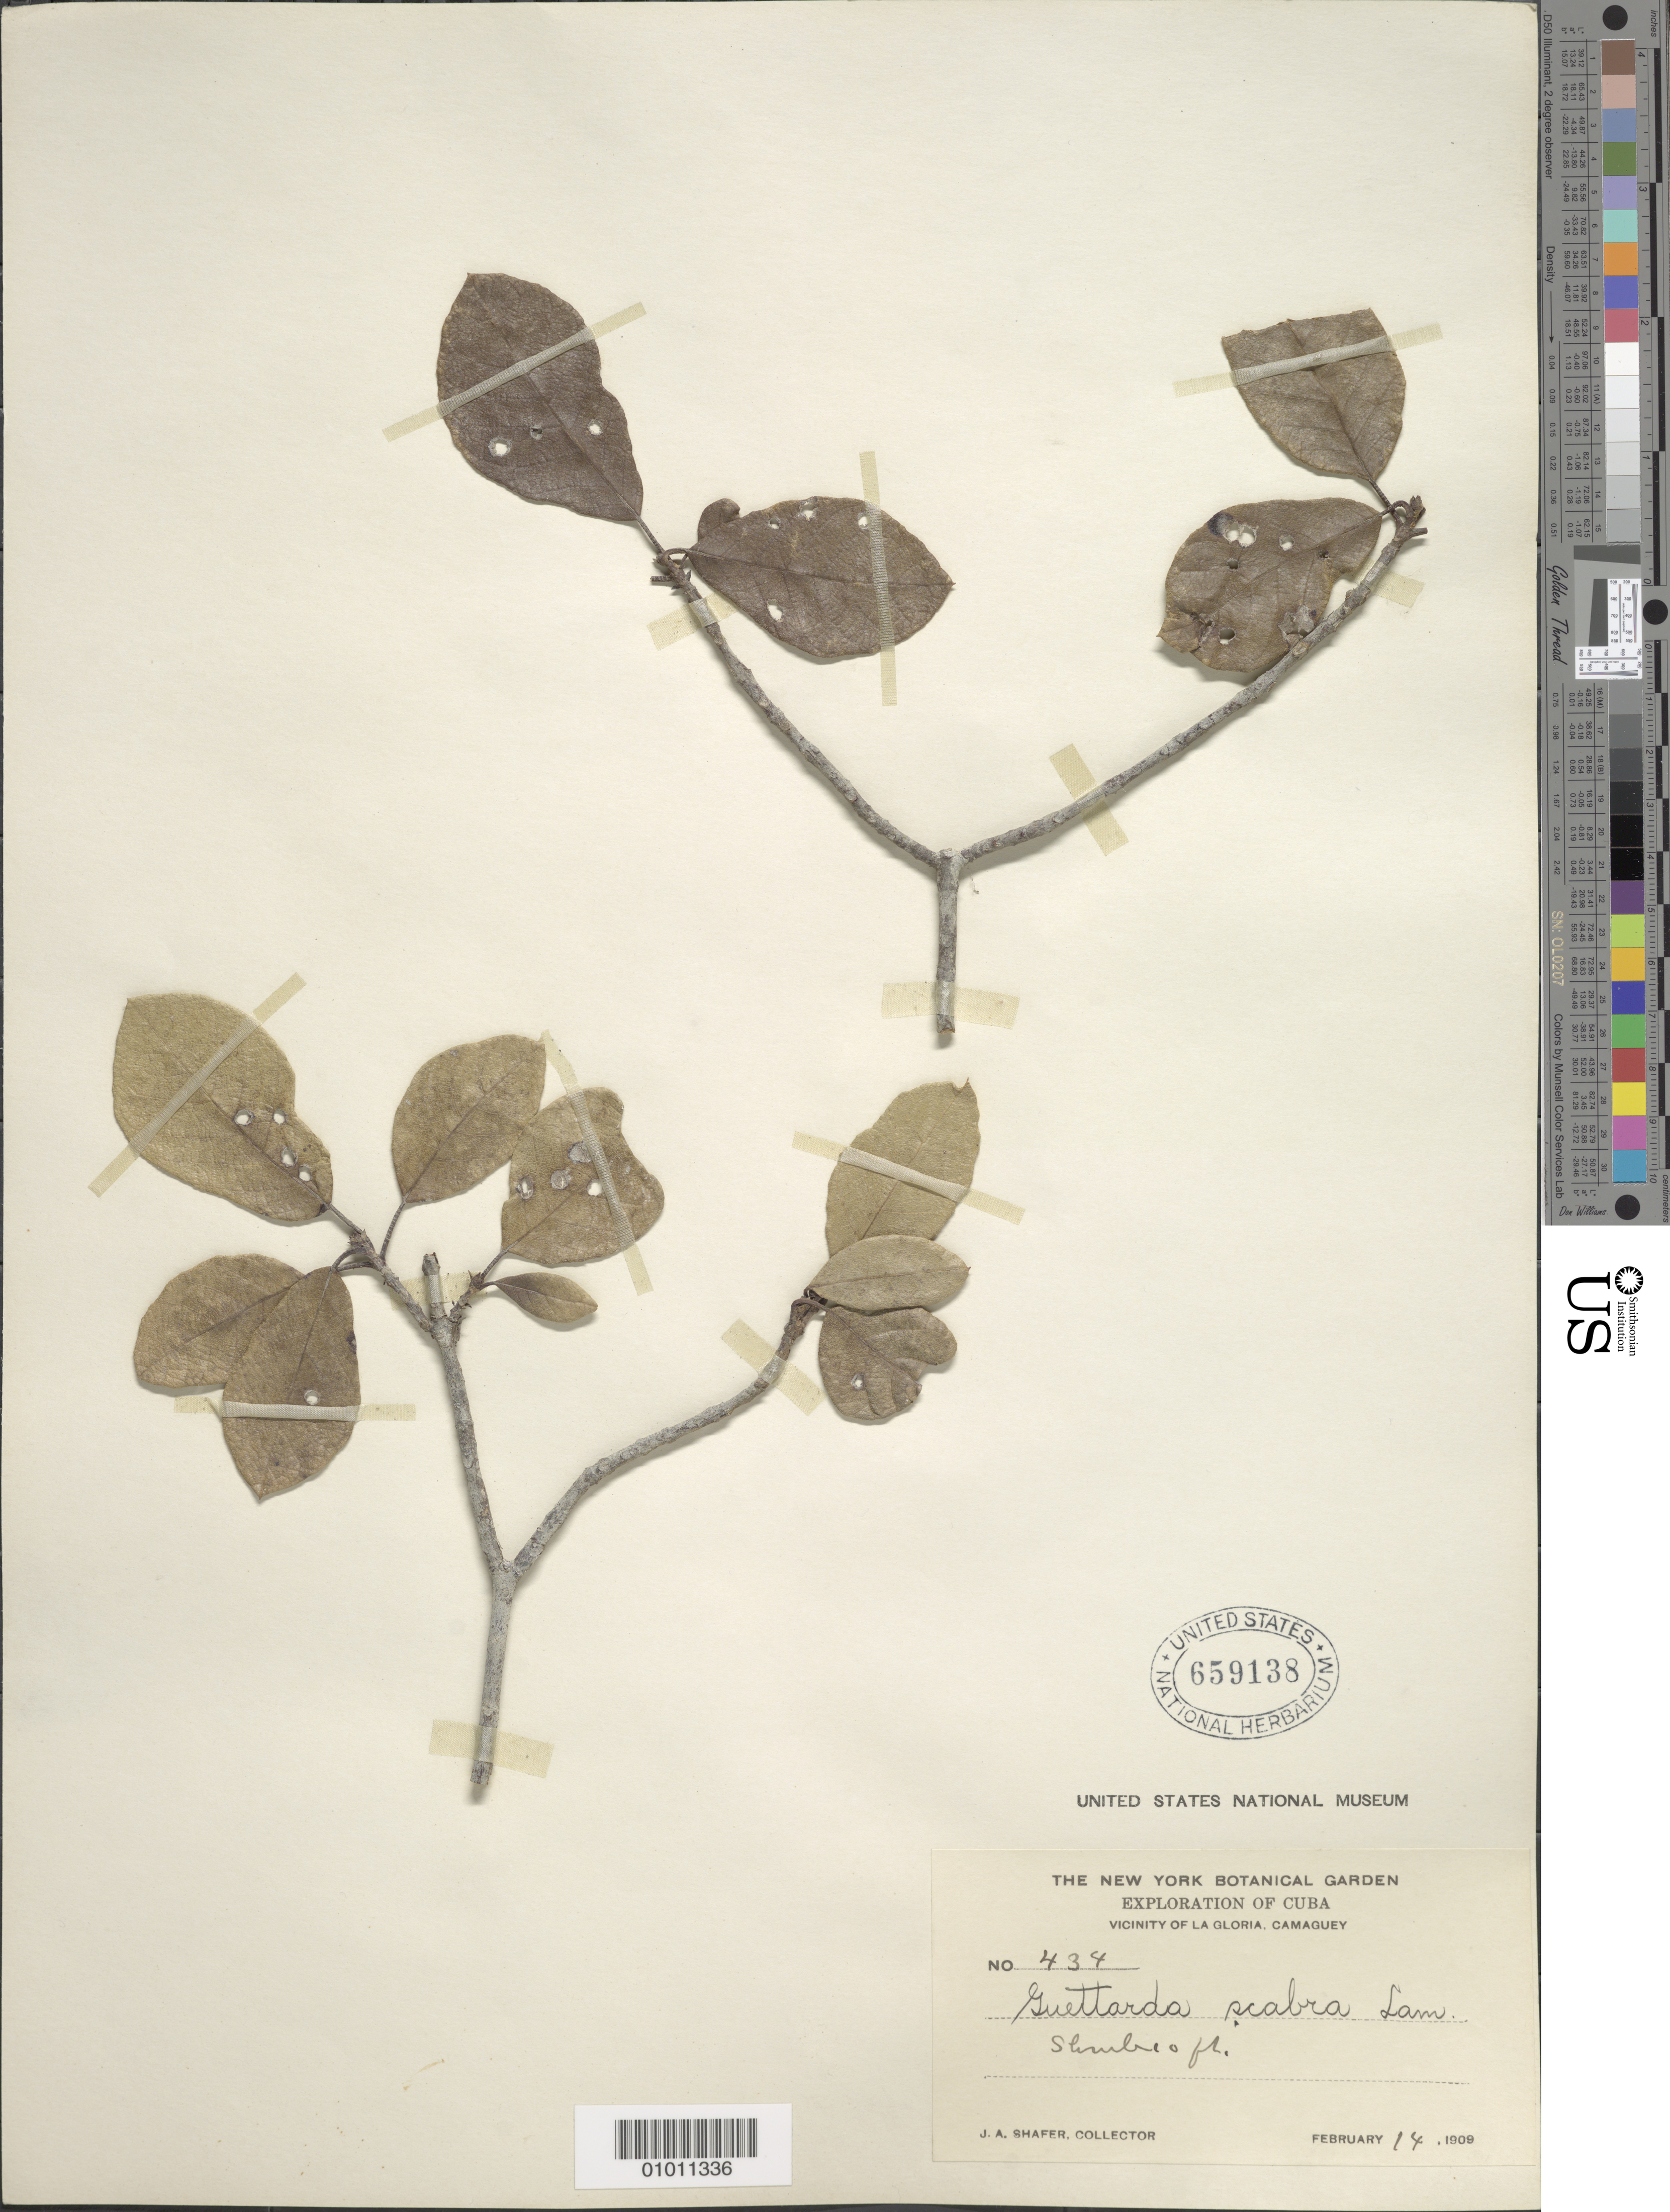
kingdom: Plantae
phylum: Tracheophyta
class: Magnoliopsida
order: Gentianales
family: Rubiaceae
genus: Guettarda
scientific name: Guettarda scabra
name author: (L.) Vent.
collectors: J. A. Shafer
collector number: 434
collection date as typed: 14 Feb 1909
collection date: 1909-02-14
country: Cuba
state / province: Camaguey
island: Cuba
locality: Vicinity of La Gloria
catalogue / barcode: US 659138